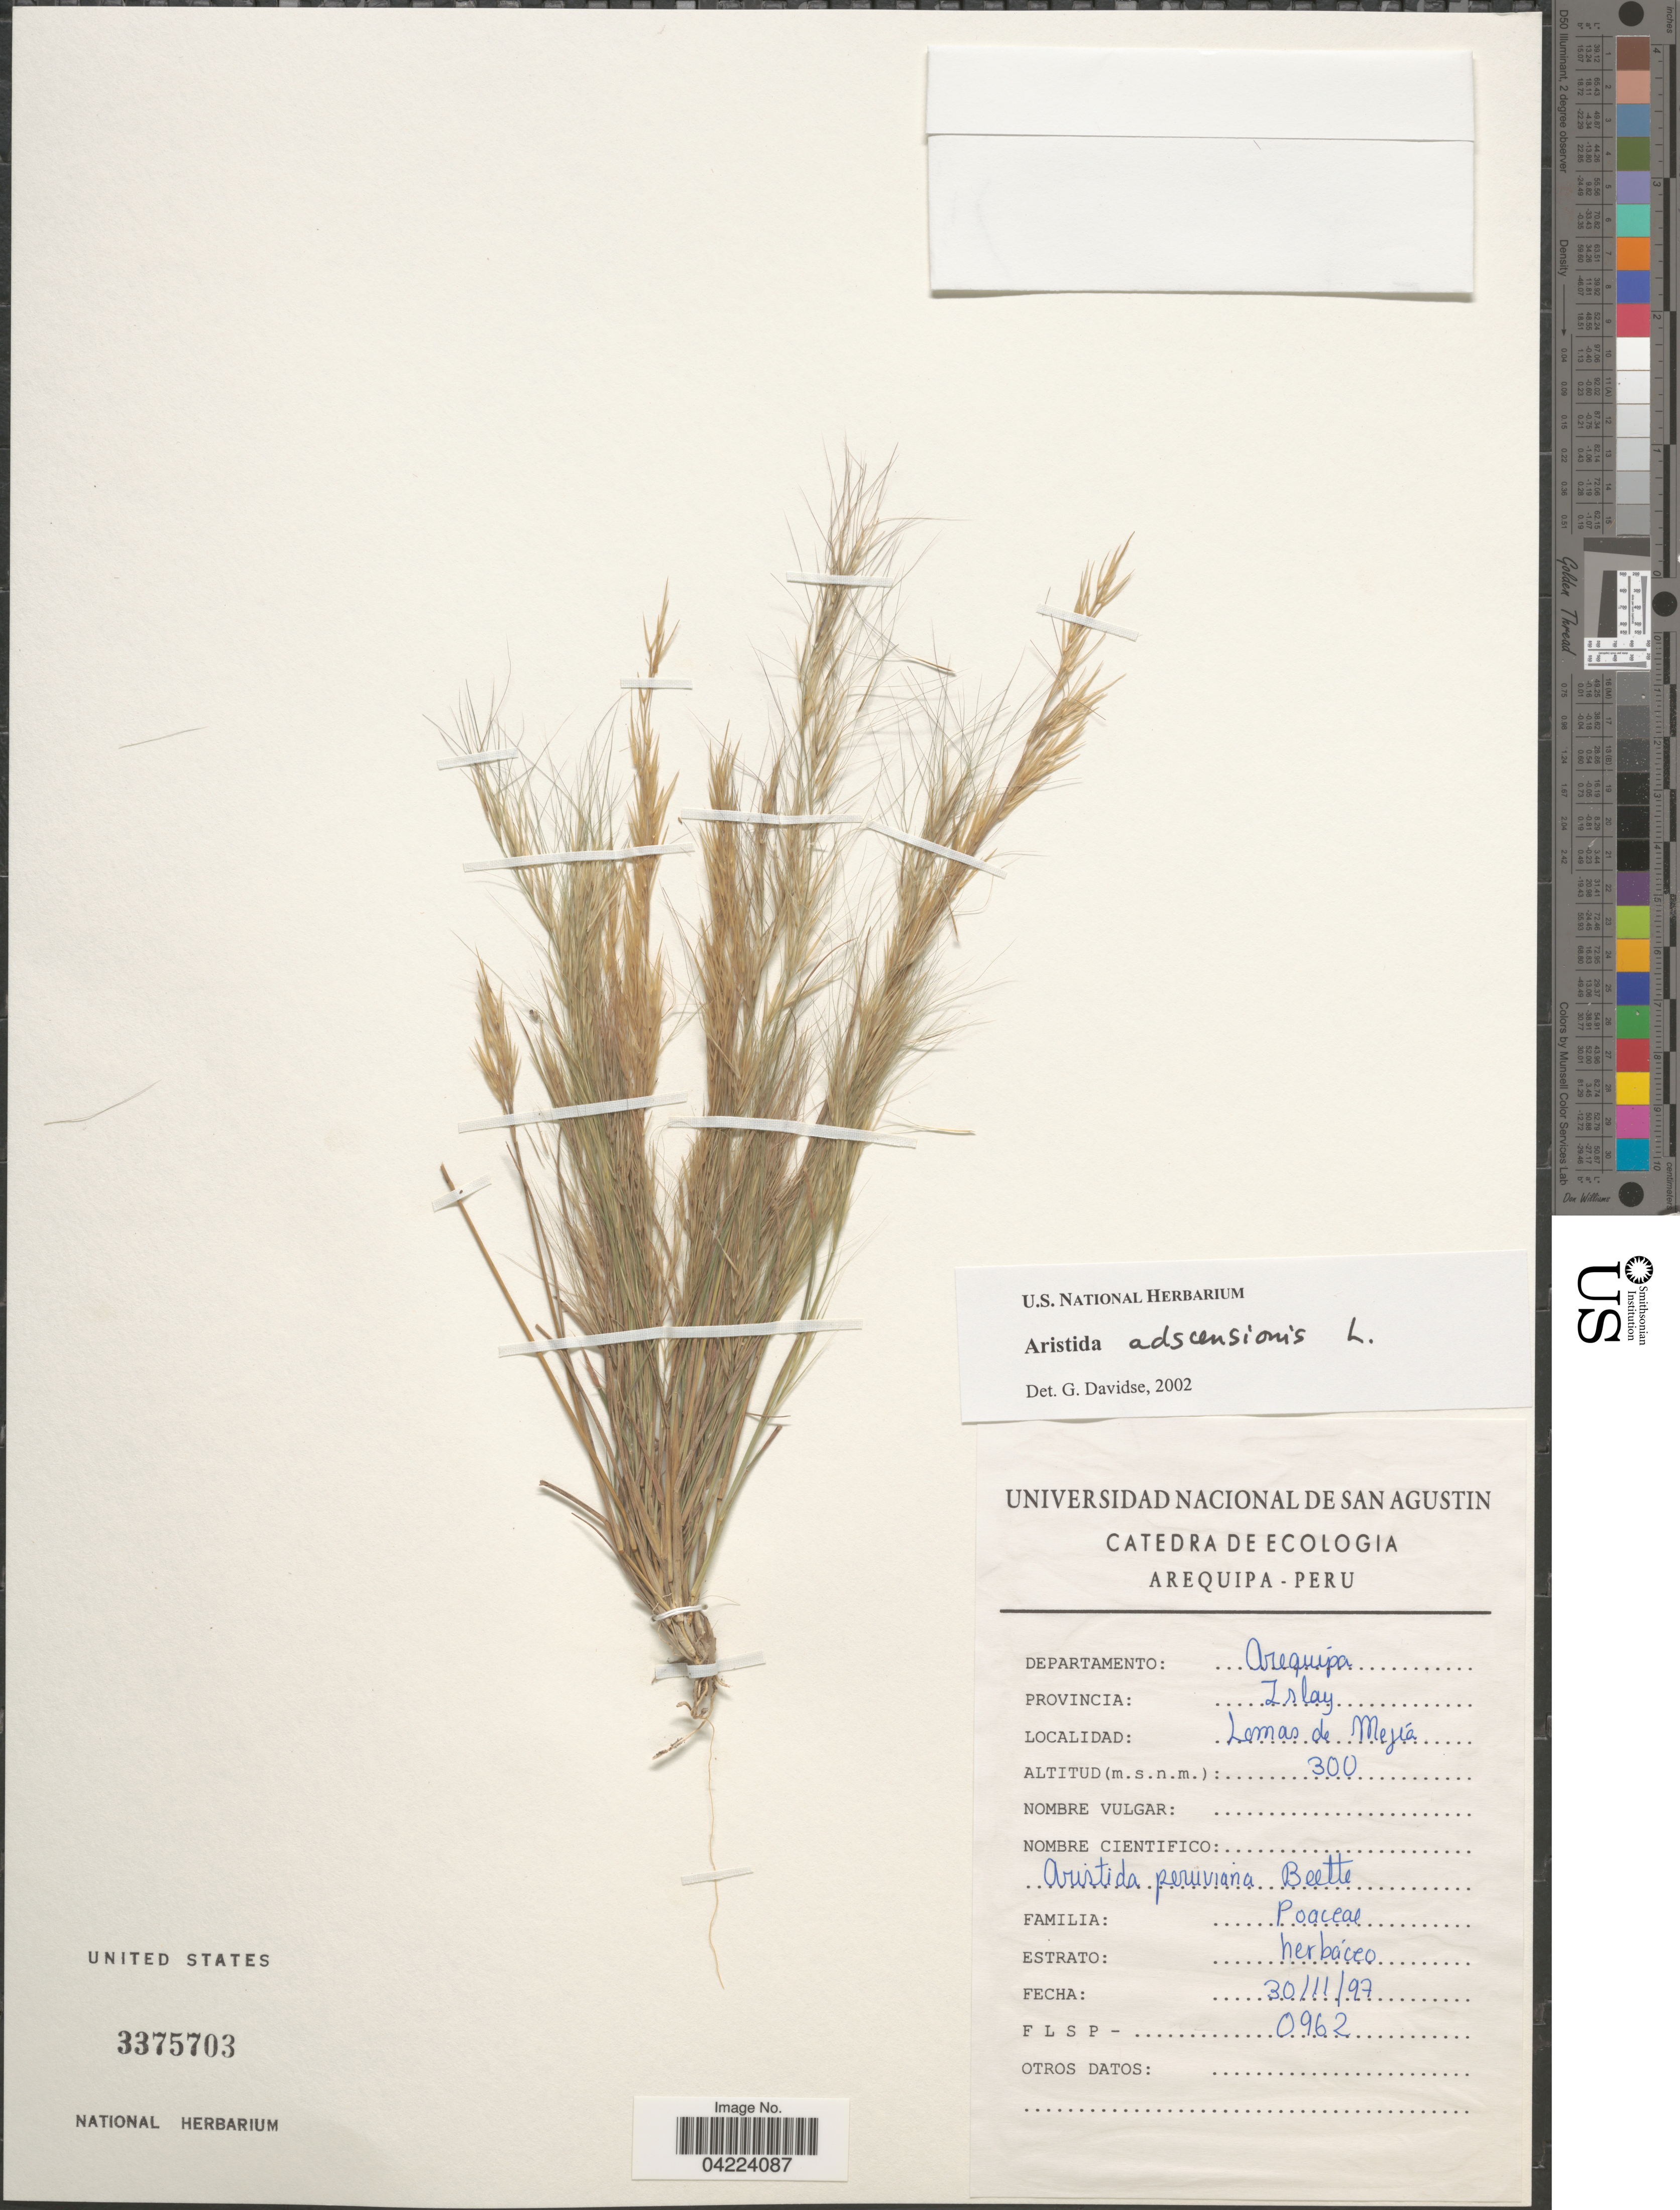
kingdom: Plantae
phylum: Tracheophyta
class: Liliopsida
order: Poales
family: Poaceae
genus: Aristida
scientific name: Aristida adscensionis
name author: L.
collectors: F. L. S. P.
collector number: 0962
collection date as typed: Transcribed d/m/y: 30/11/97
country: Peru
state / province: Arequipa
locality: Departamento Arequipa. Provincia: Islay. Lomas de Mejía.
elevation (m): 300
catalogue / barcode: US 3375703